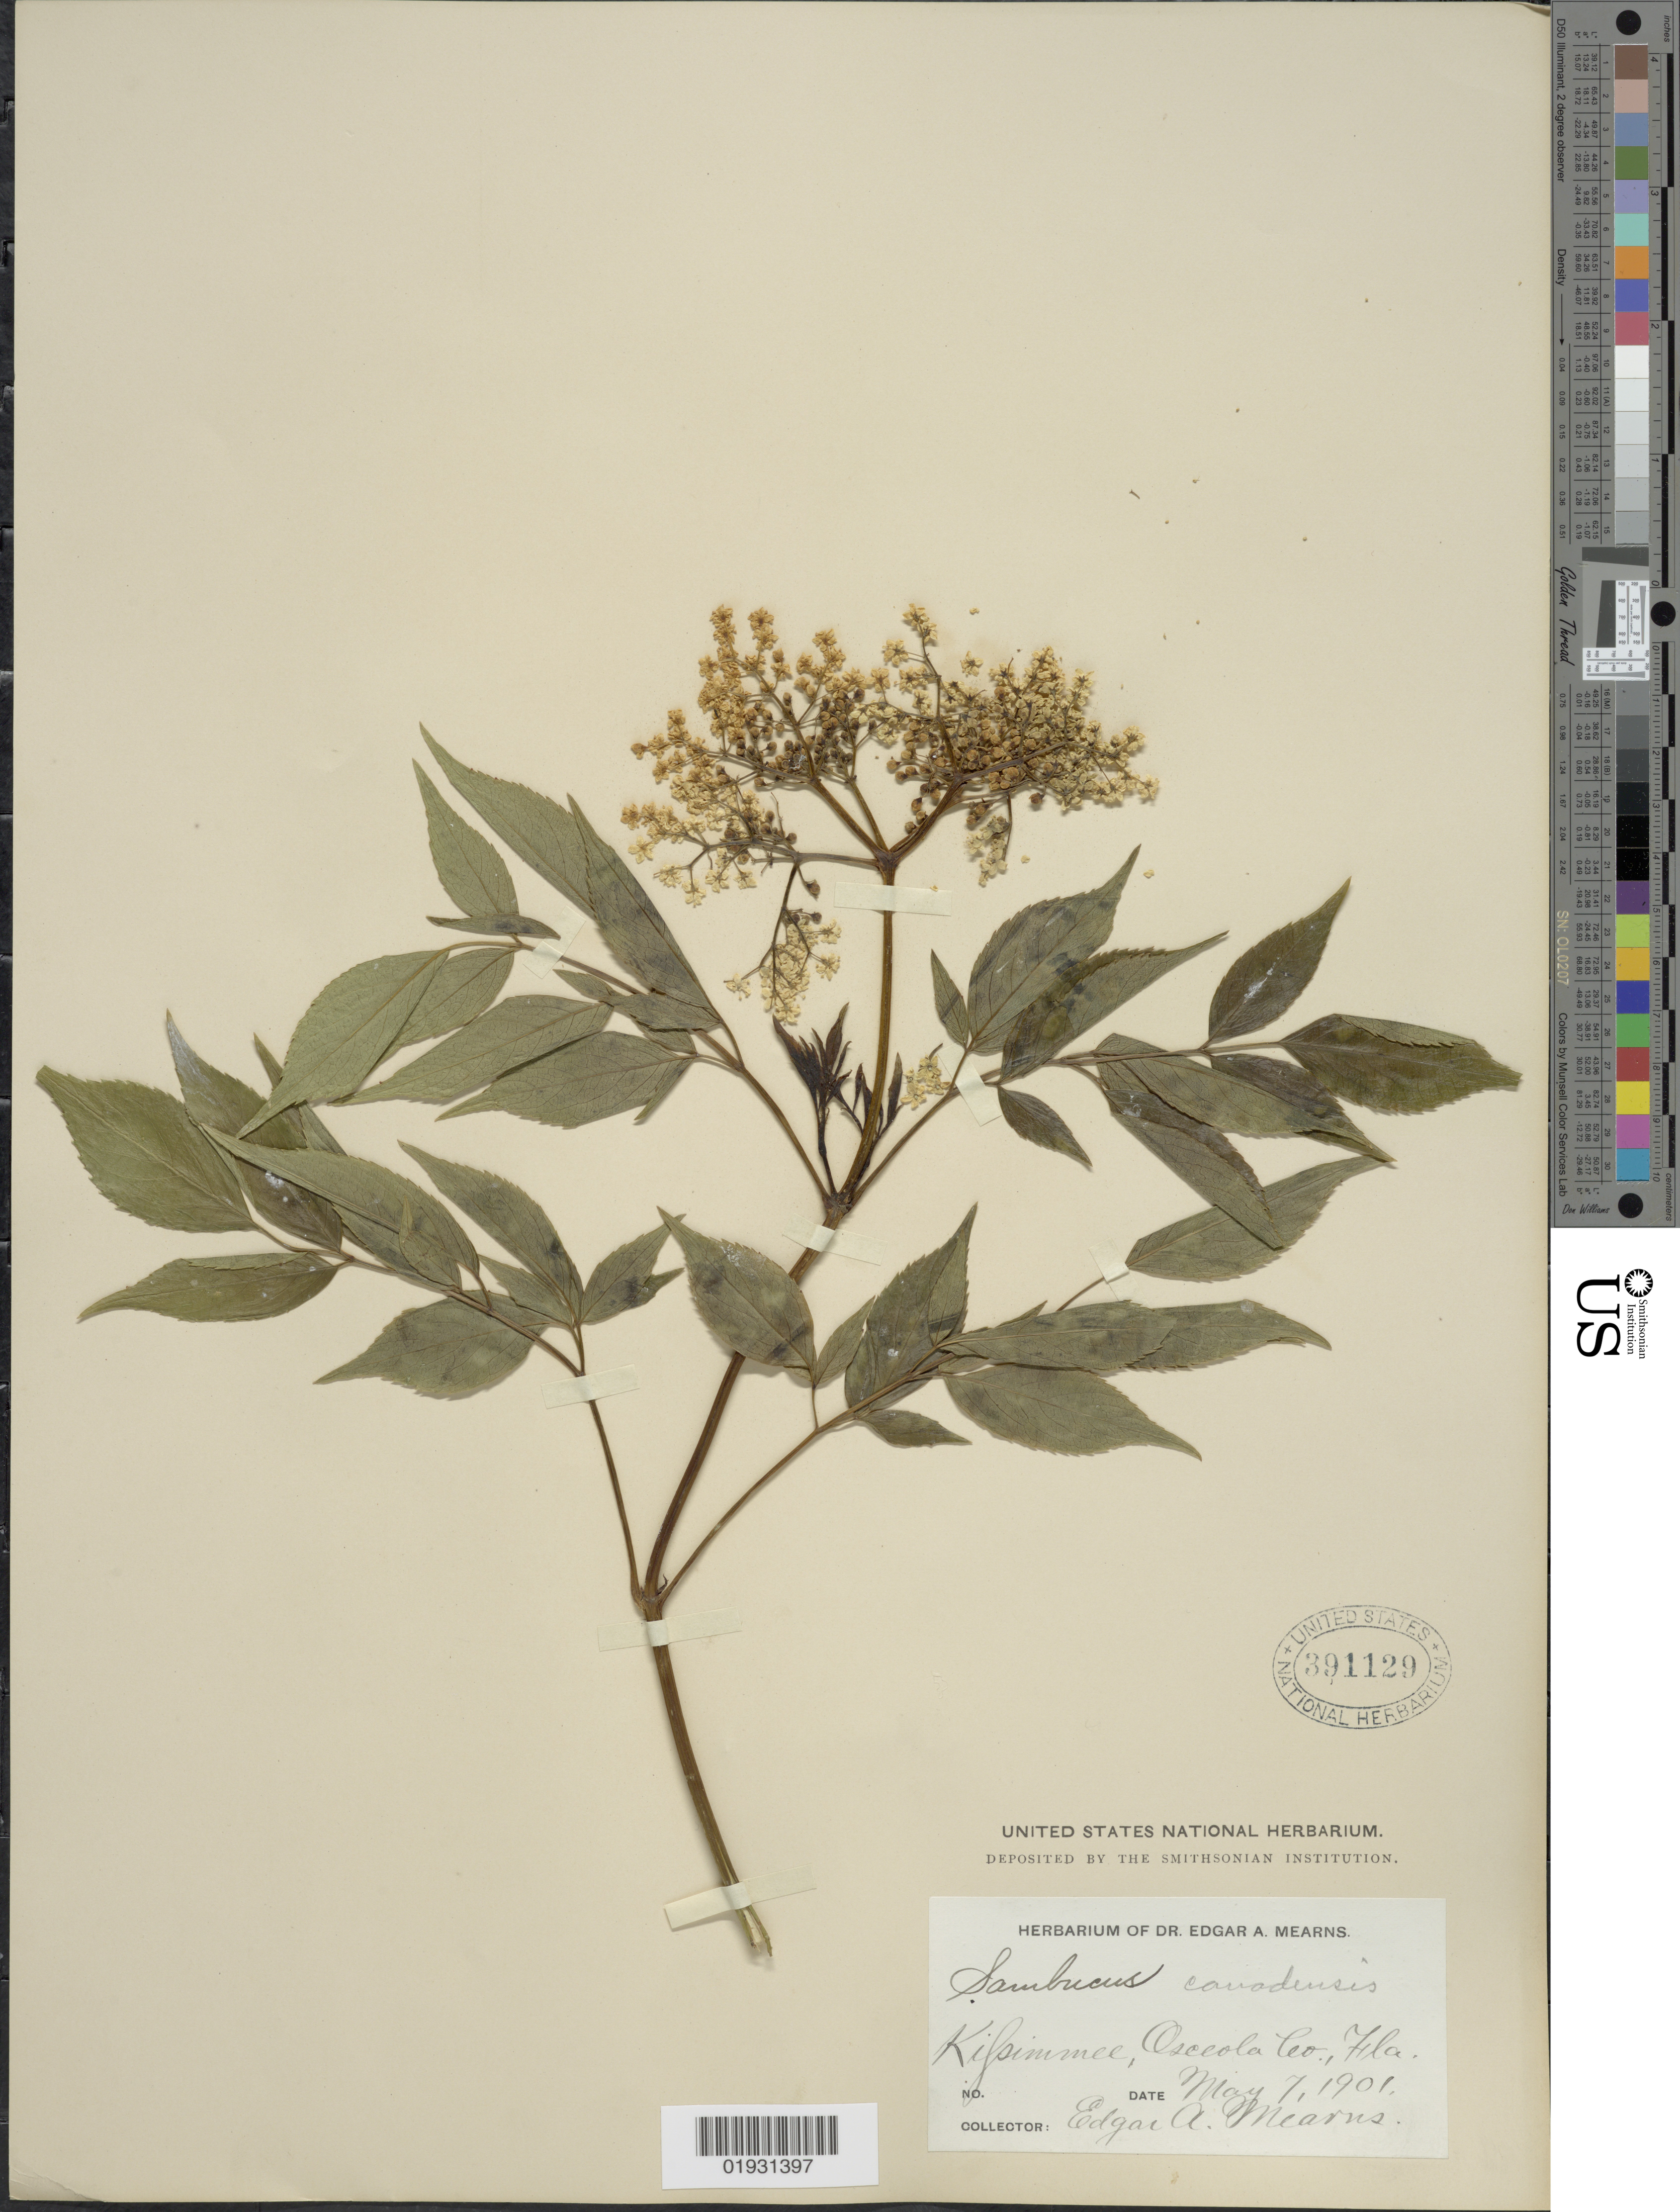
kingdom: Plantae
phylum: Tracheophyta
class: Magnoliopsida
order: Dipsacales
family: Viburnaceae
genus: Sambucus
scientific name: Sambucus simpsonii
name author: Rehder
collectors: E. A. Mearns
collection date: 1901-05-07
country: United States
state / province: Florida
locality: Kissimee, Osceola Co.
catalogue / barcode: US 391129